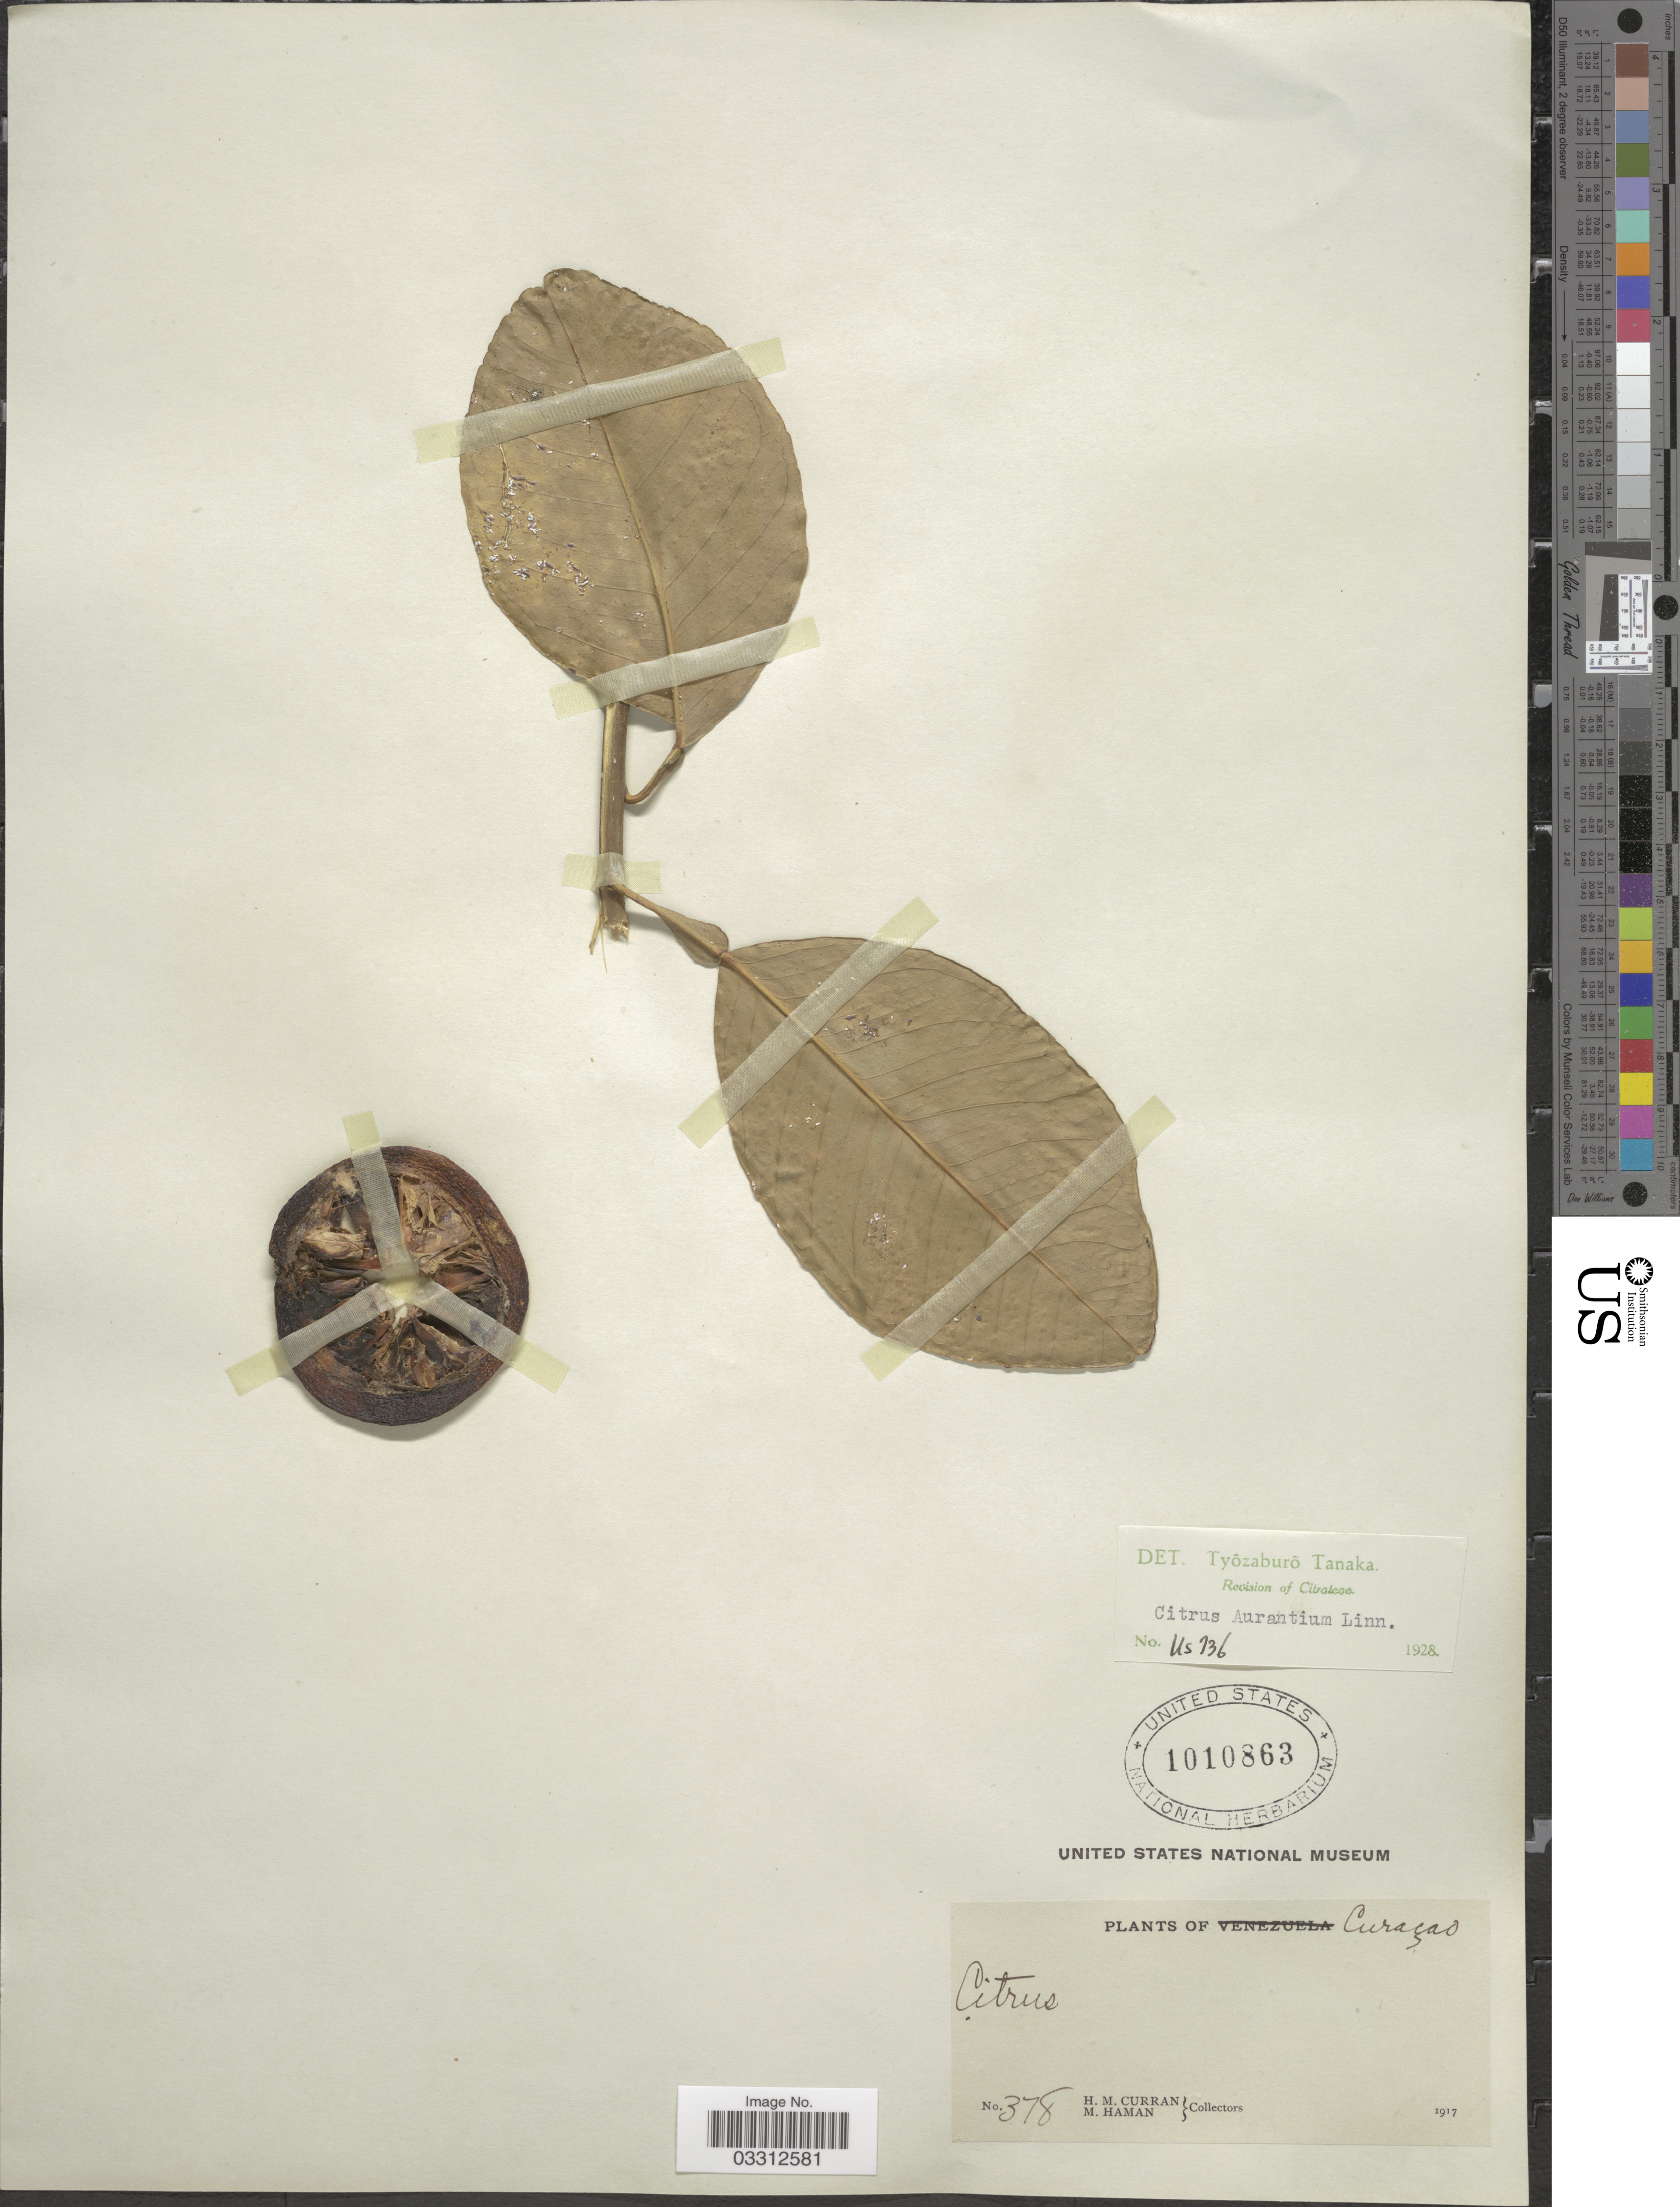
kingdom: Plantae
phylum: Tracheophyta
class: Magnoliopsida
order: Sapindales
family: Rutaceae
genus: Citrus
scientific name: Citrus x aurantium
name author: L.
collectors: H. M. Curran & M. Haman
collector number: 378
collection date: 1917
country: Curaçao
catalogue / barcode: US 1010863